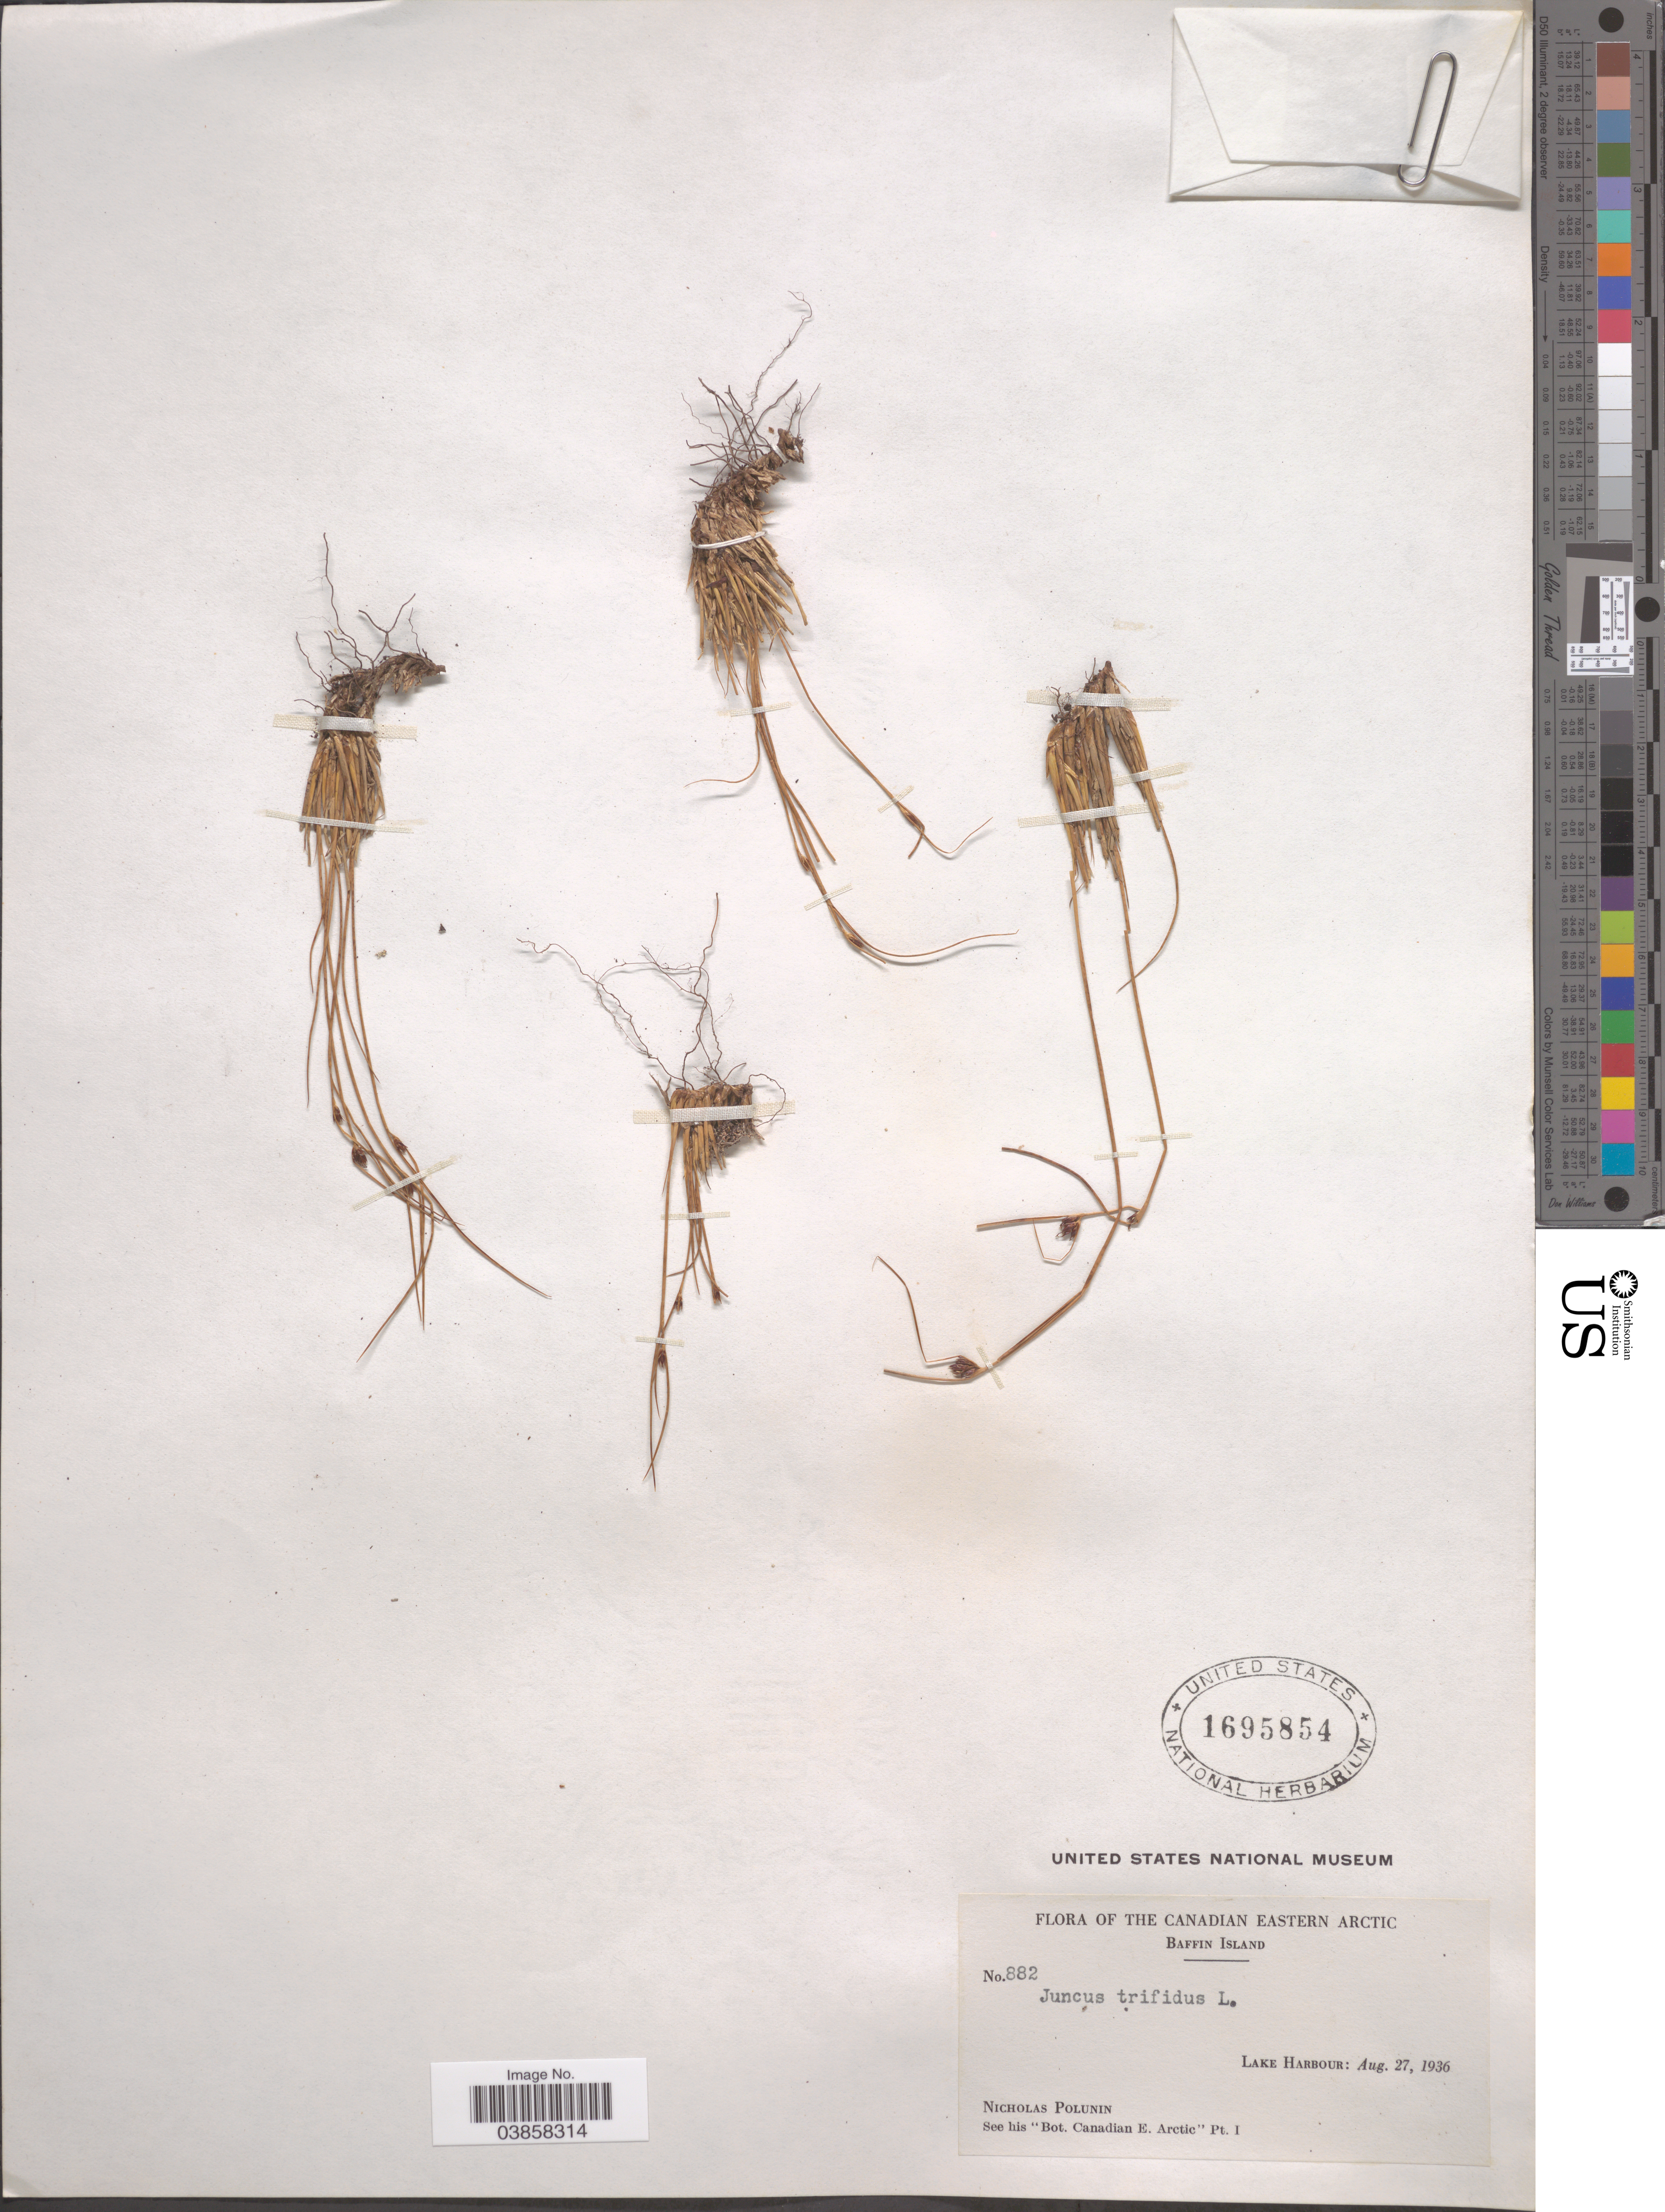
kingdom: Plantae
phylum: Tracheophyta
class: Liliopsida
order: Poales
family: Juncaceae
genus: Juncus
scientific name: Juncus trifidus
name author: L.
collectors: N. V. Polunin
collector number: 882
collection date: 1936-08-27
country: Canada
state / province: Nunavut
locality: Canadian Eastern Arctic. Baffin Island. Lake Harbour.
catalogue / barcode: US 1695854